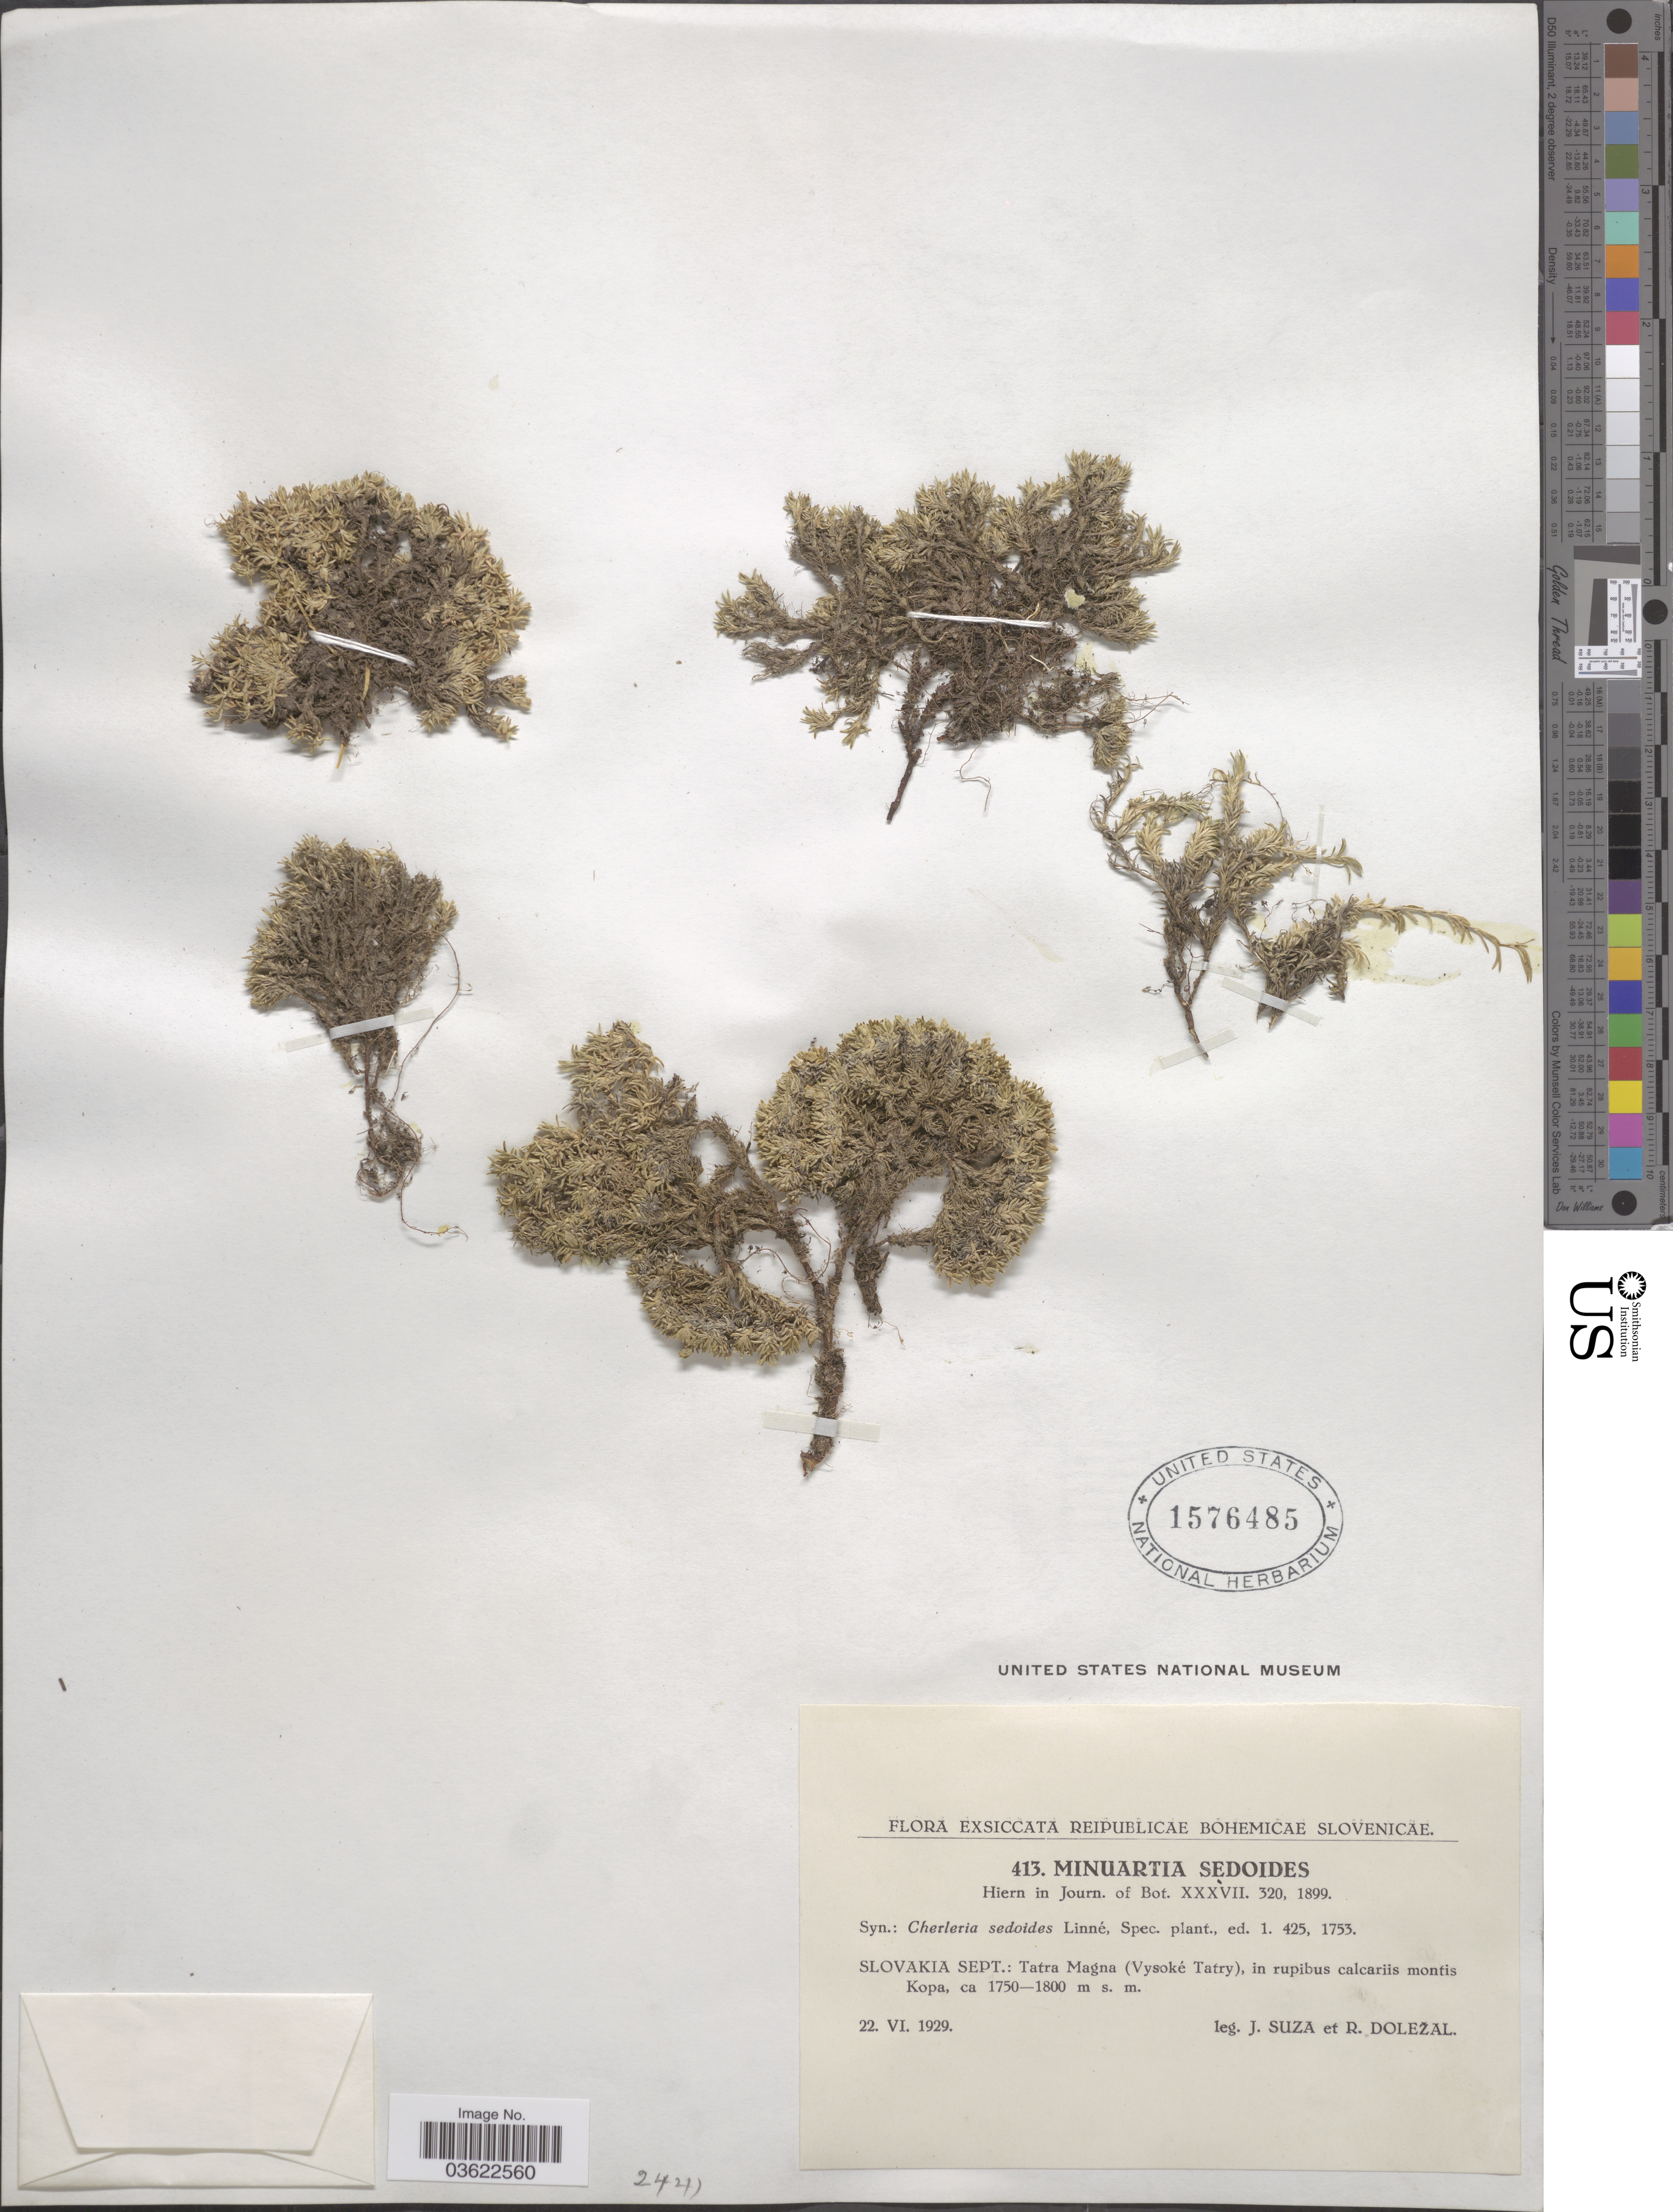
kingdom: Plantae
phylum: Tracheophyta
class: Magnoliopsida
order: Caryophyllales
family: Caryophyllaceae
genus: Cherleria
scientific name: Cherleria sedoides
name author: L.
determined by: Strong, Mark T., (BOT), Smithsonian Institution - National Museum of Natural History (UNITED STATES)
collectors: J. Suza & R. Dolezal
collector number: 413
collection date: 1929-06-22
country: Slovakia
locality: Reipublicae Bohemicae Slovenicae. Slovakia Sept.: Tatra Magna (Vysoké Tatry), in rupibus calcariis montis Kopa.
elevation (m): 1750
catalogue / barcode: US 1576485